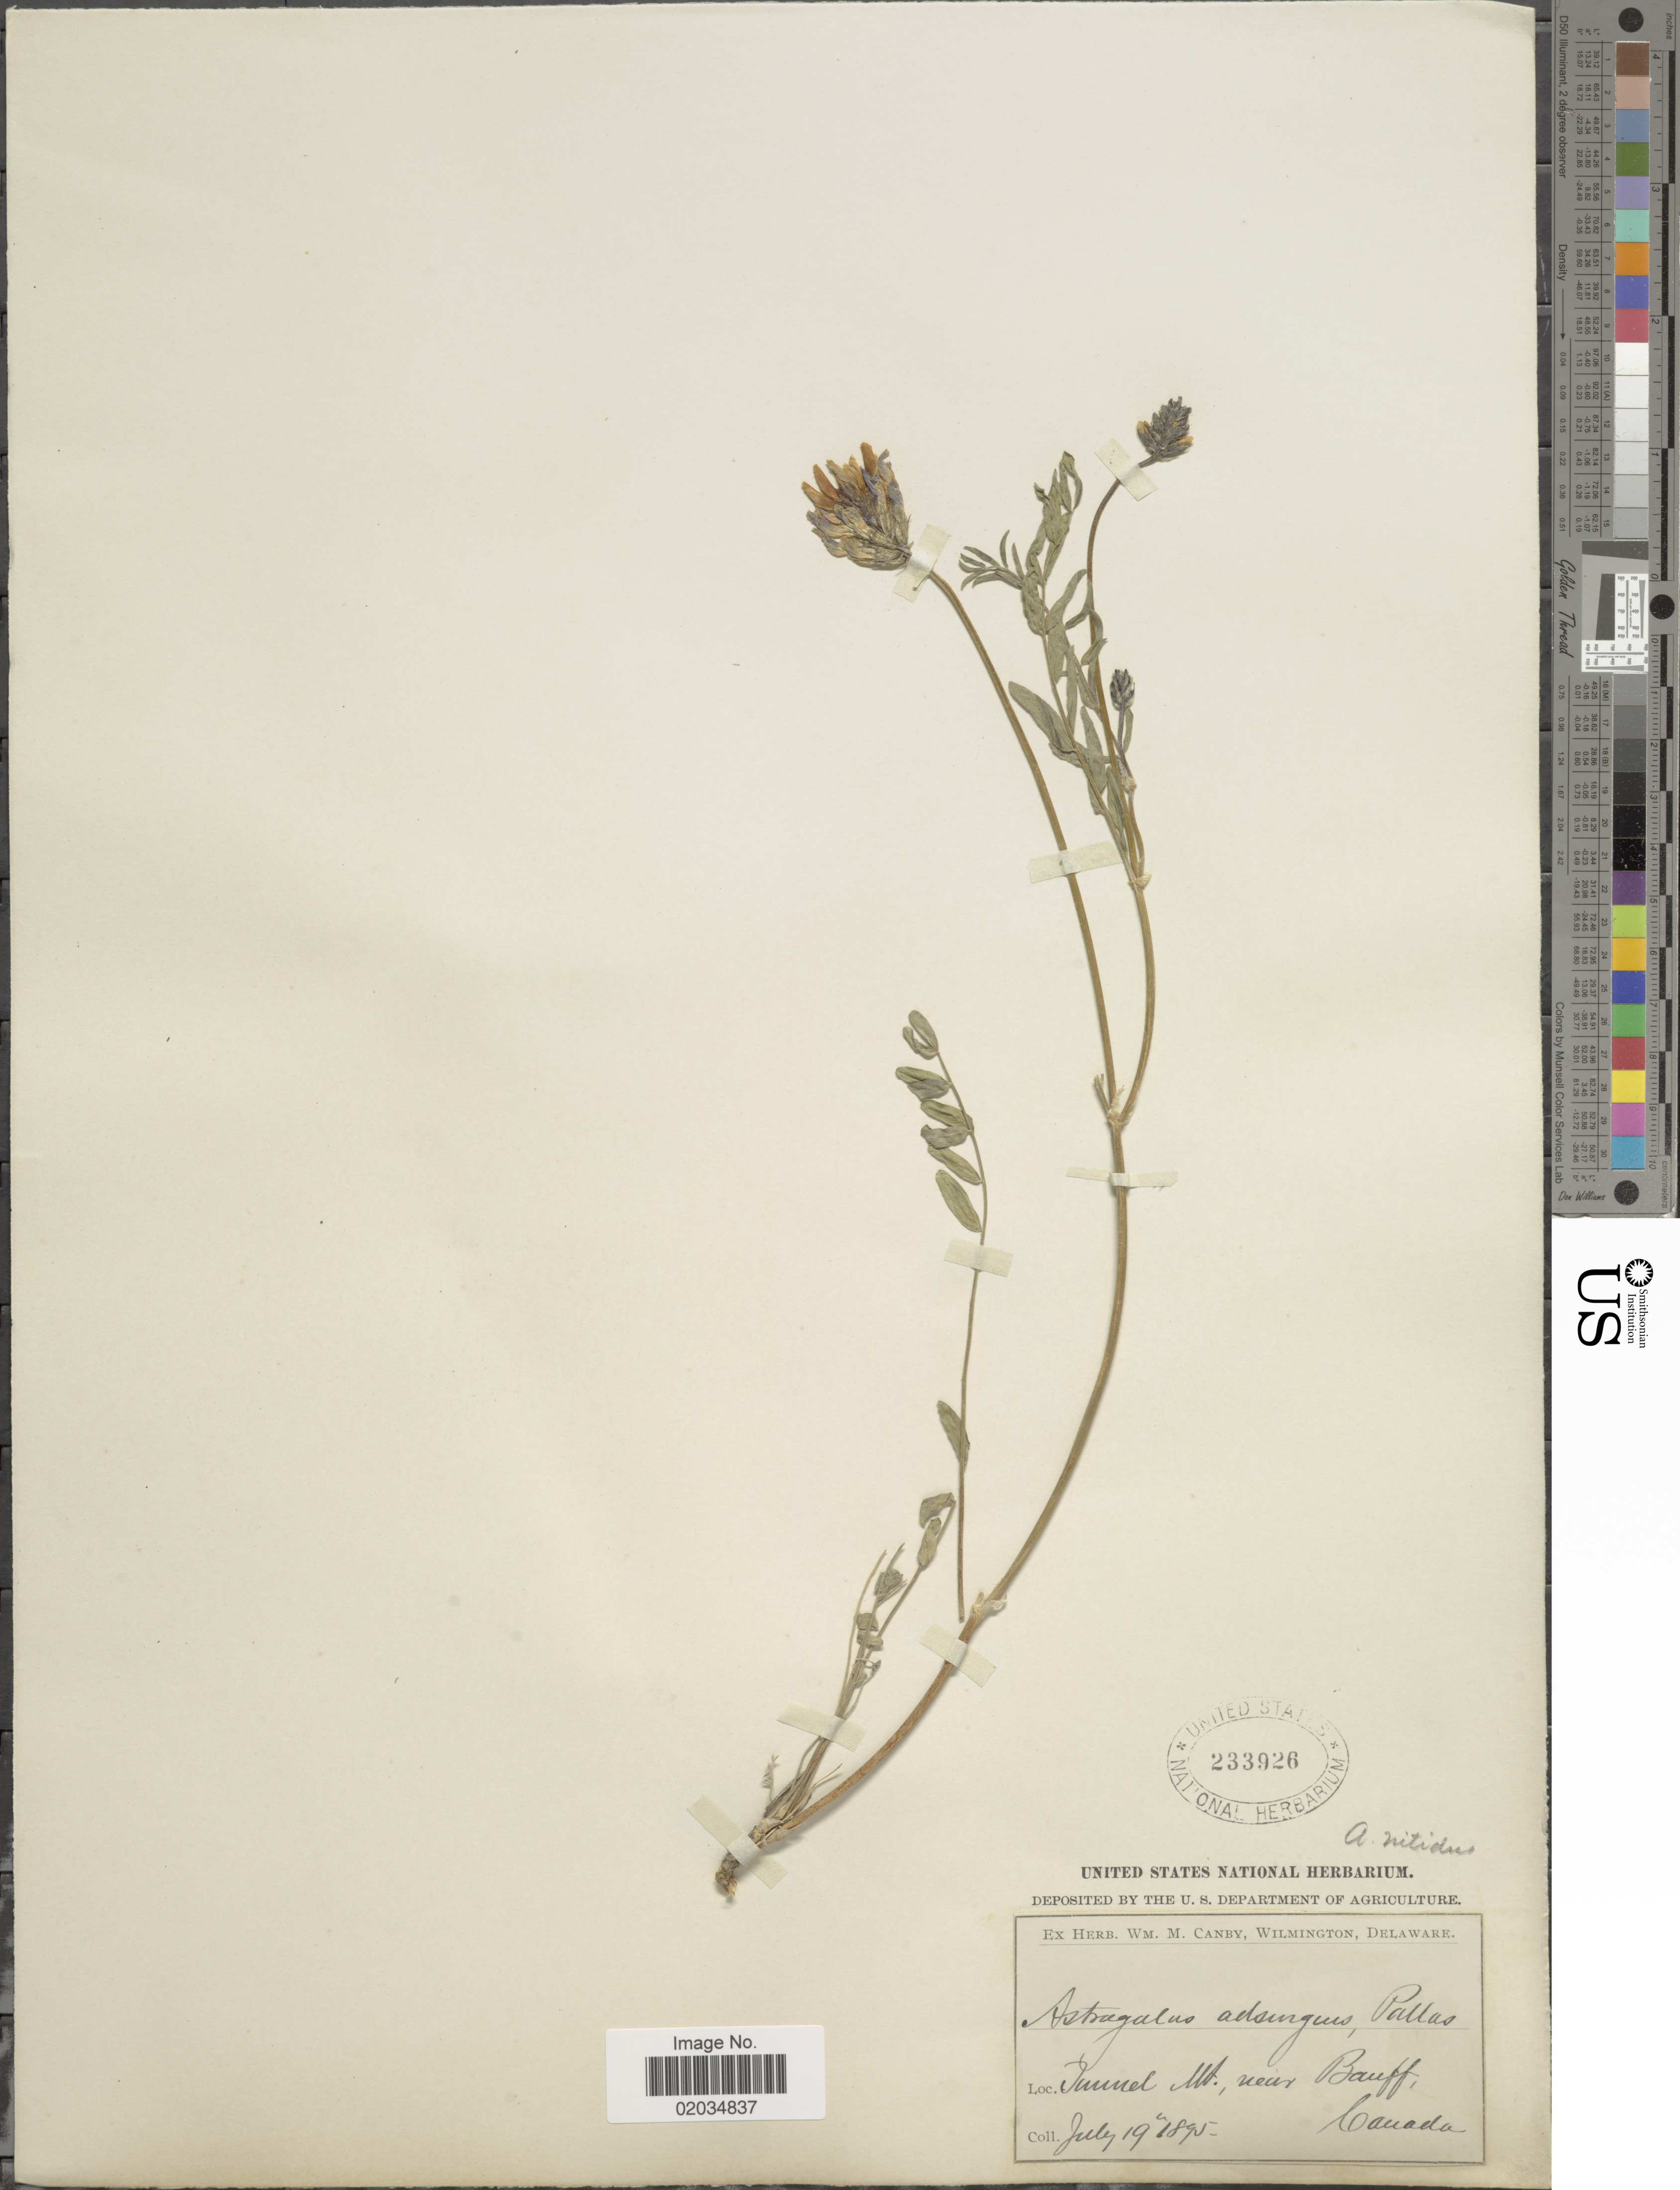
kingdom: Plantae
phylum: Tracheophyta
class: Magnoliopsida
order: Fabales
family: Fabaceae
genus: Astragalus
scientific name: Astragalus striatus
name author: Nutt.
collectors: ex herb. W.M. Canby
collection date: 1895-07-19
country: Canada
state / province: Alberta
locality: Tunnel Mt., near Banff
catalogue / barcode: US 233926